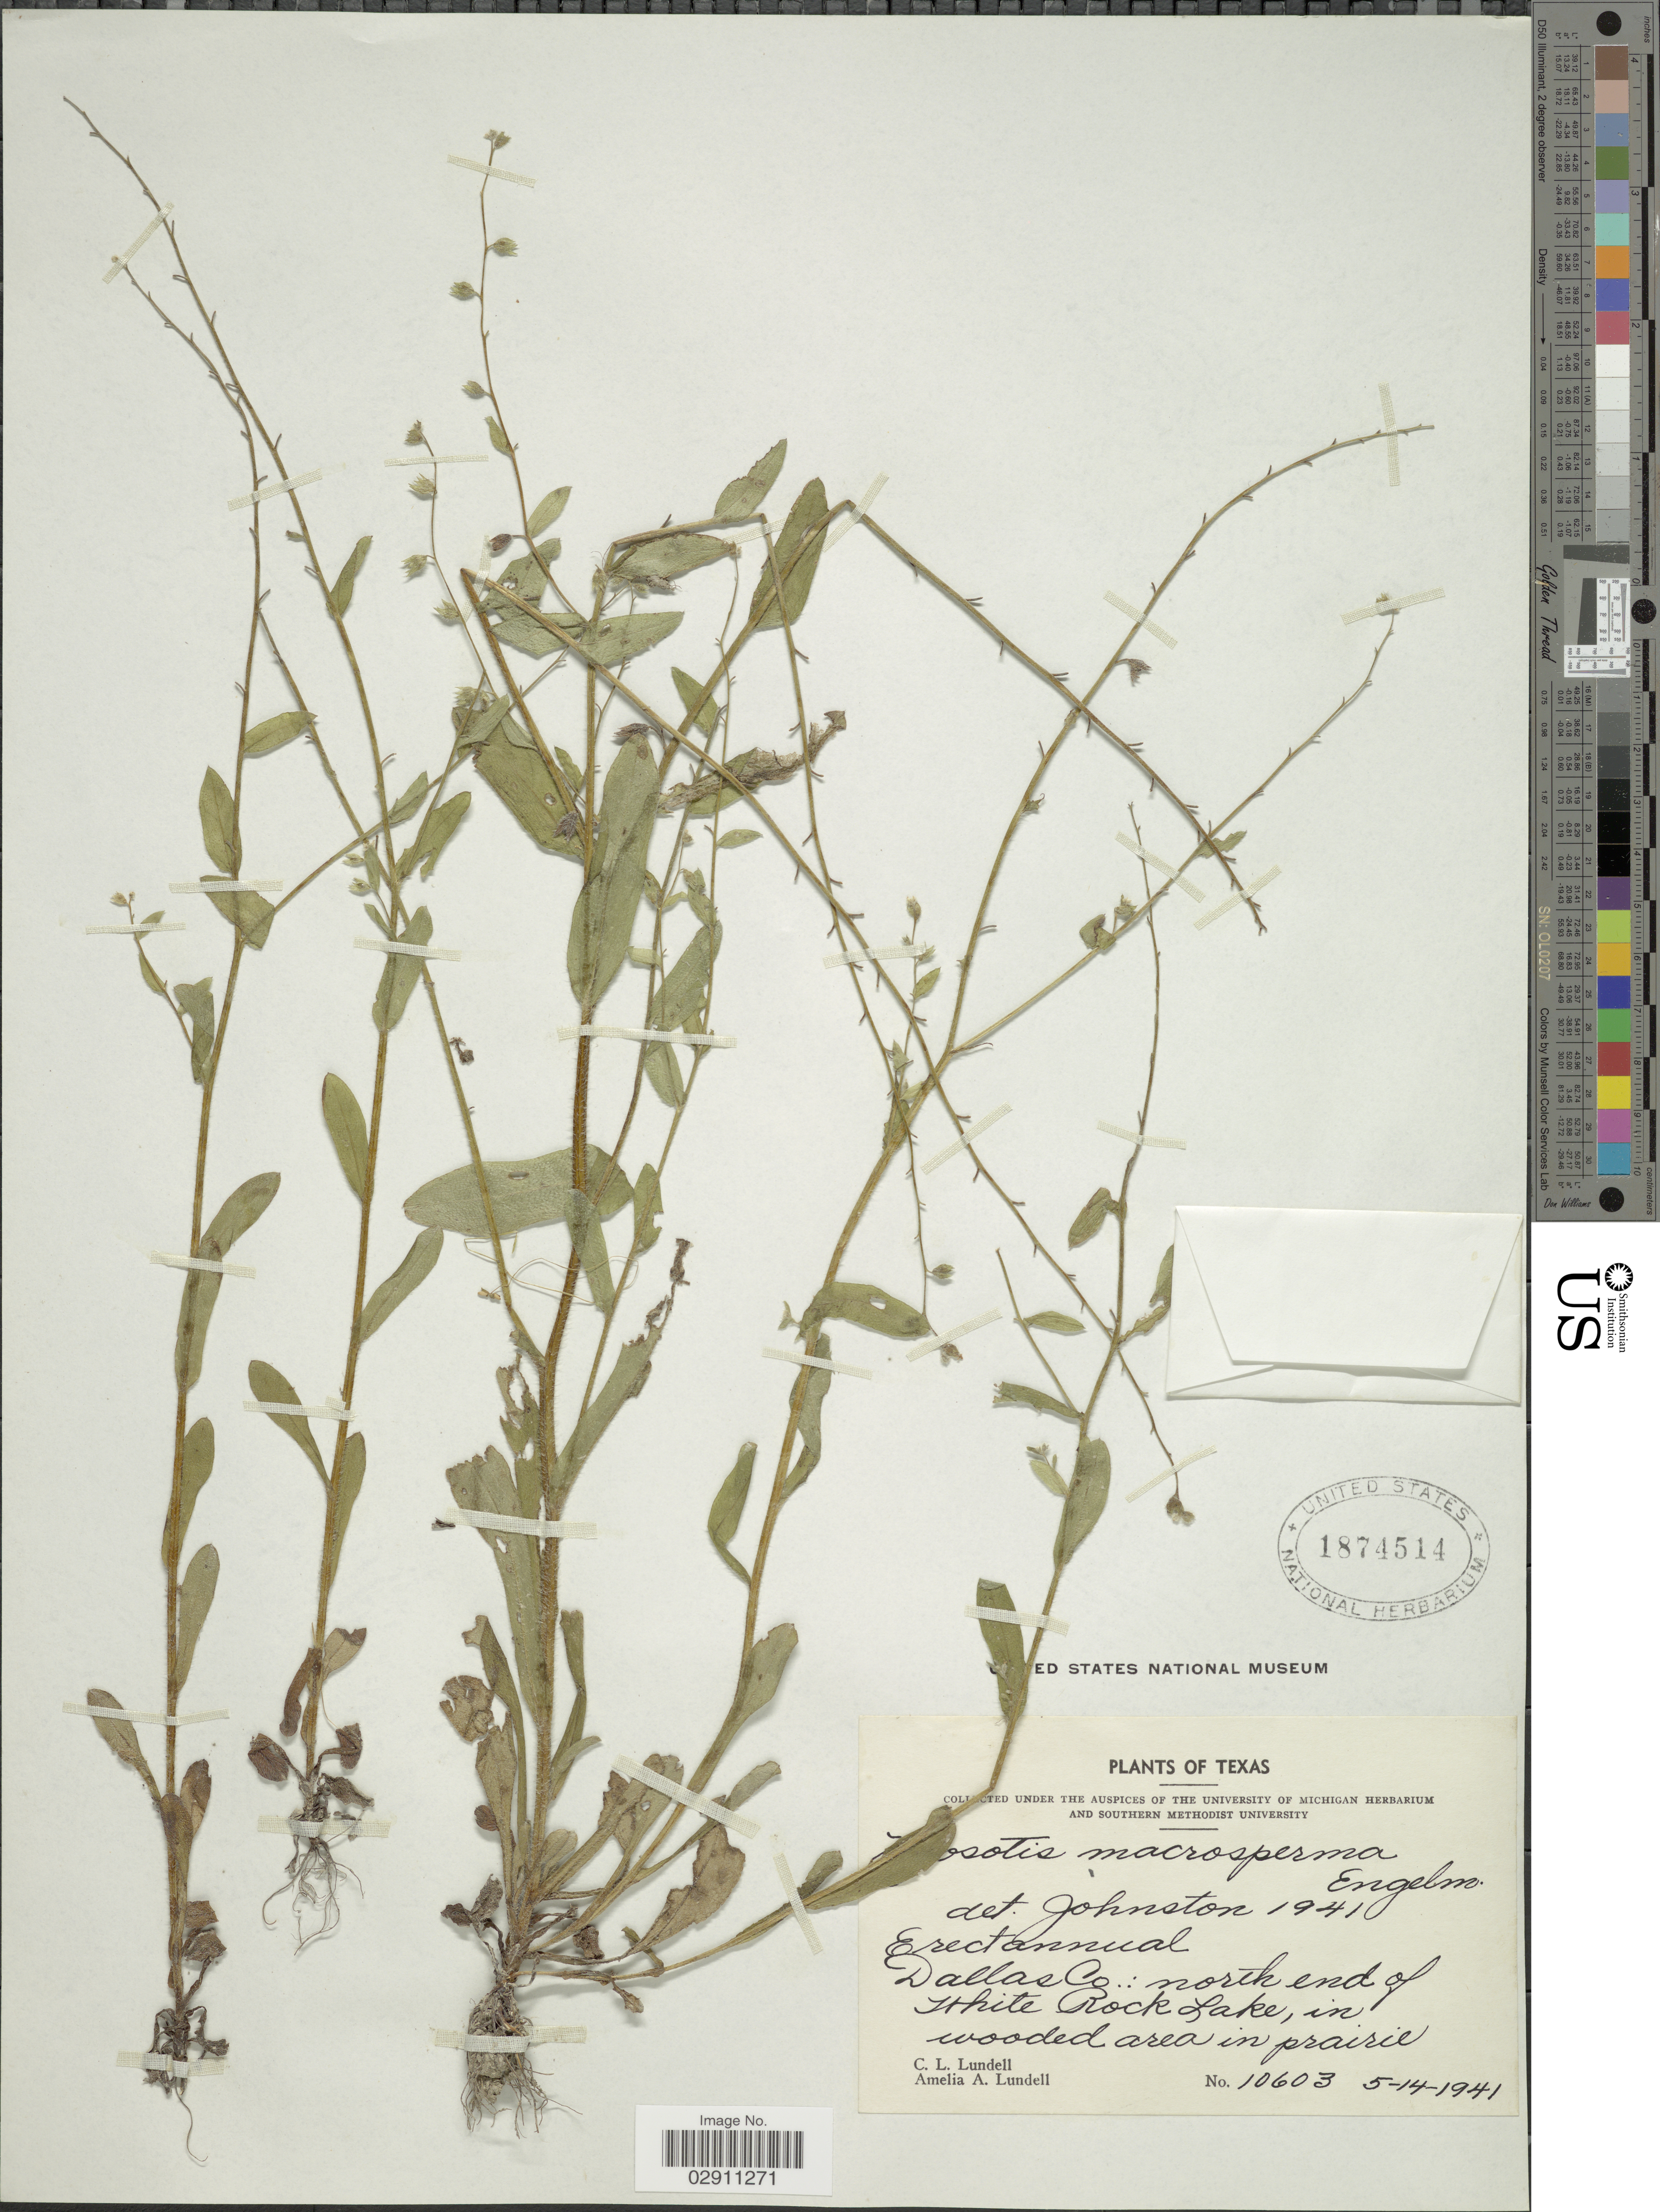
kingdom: Plantae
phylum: Tracheophyta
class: Magnoliopsida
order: Boraginales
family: Boraginaceae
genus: Myosotis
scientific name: Myosotis macrosperma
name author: Engelm.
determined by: Goldman, Doug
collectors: C. L. Lundell & A. A. Lundell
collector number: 10603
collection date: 1941-05-14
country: United States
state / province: Texas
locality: Dallas Co.: north end of White Rock Lake.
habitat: in wooded area in prairie.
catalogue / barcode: US 1874514